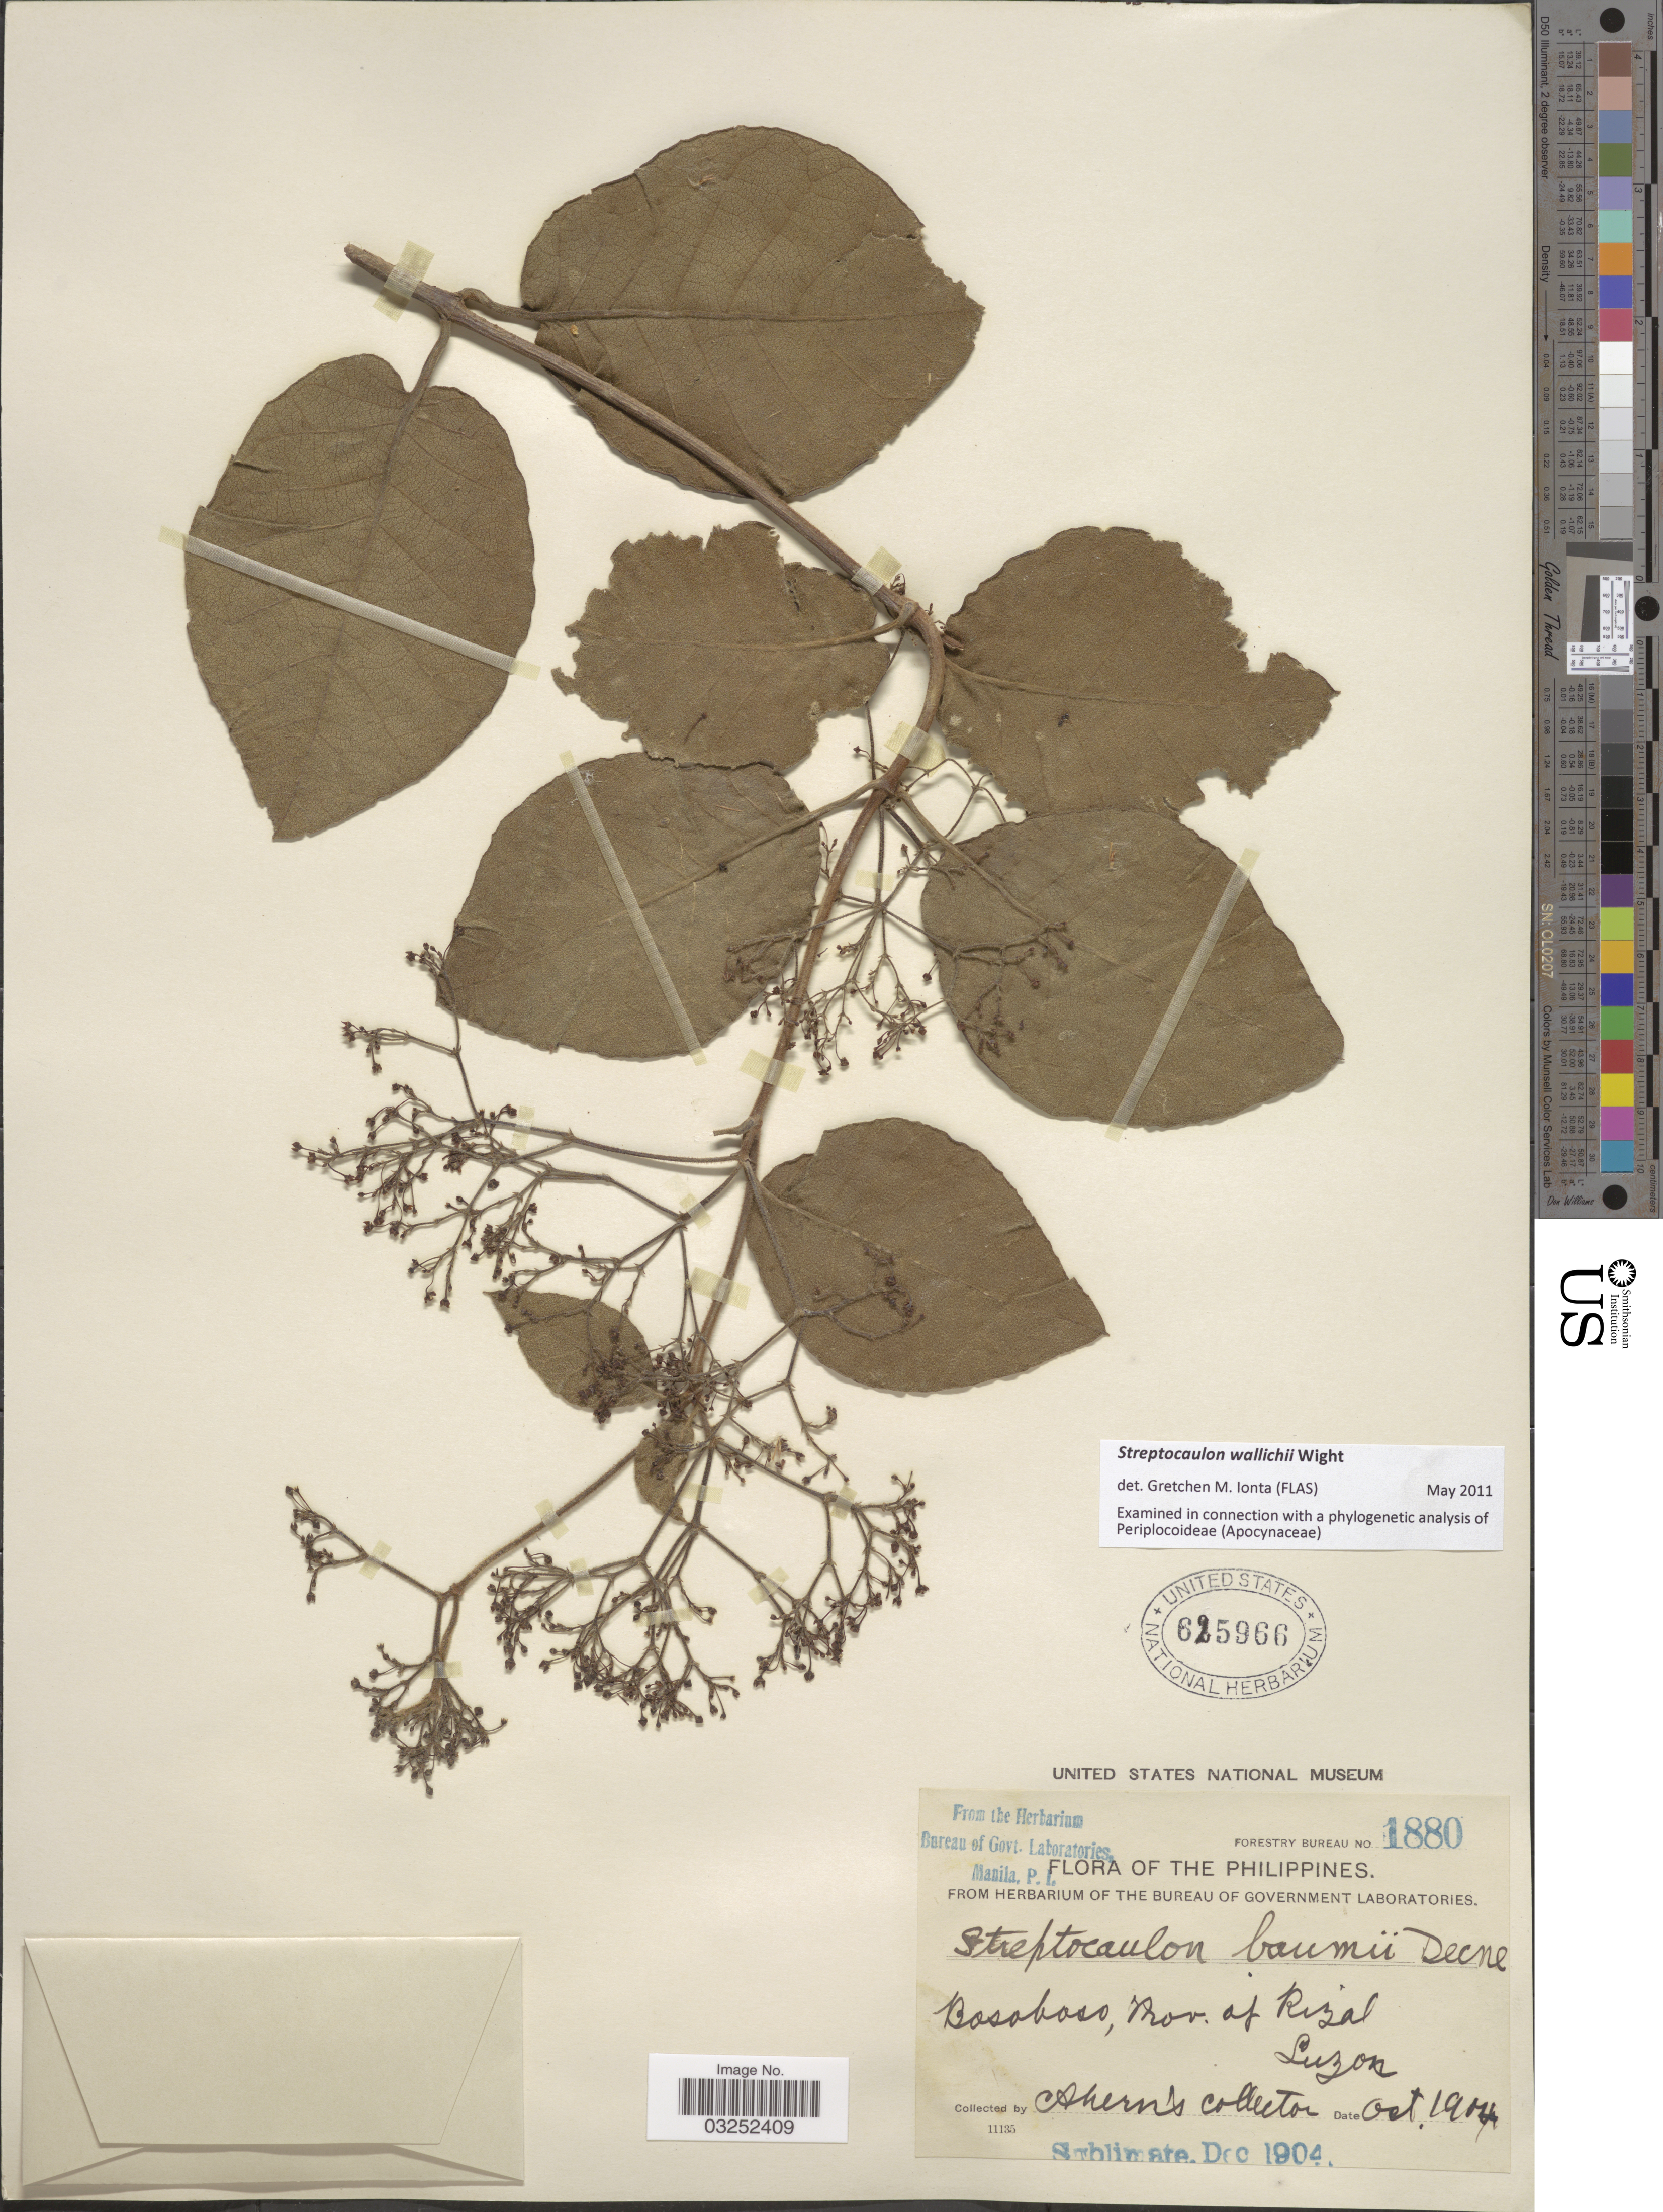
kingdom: Plantae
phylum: Tracheophyta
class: Magnoliopsida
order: Gentianales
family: Apocynaceae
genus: Streptocaulon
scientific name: Streptocaulon wallichii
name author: Wight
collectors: Ahern's collector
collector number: Forestry Bureau 1880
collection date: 1904-10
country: Philippines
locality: Bosoboso, Prov. of Rizal, Luzon.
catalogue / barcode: US 625966